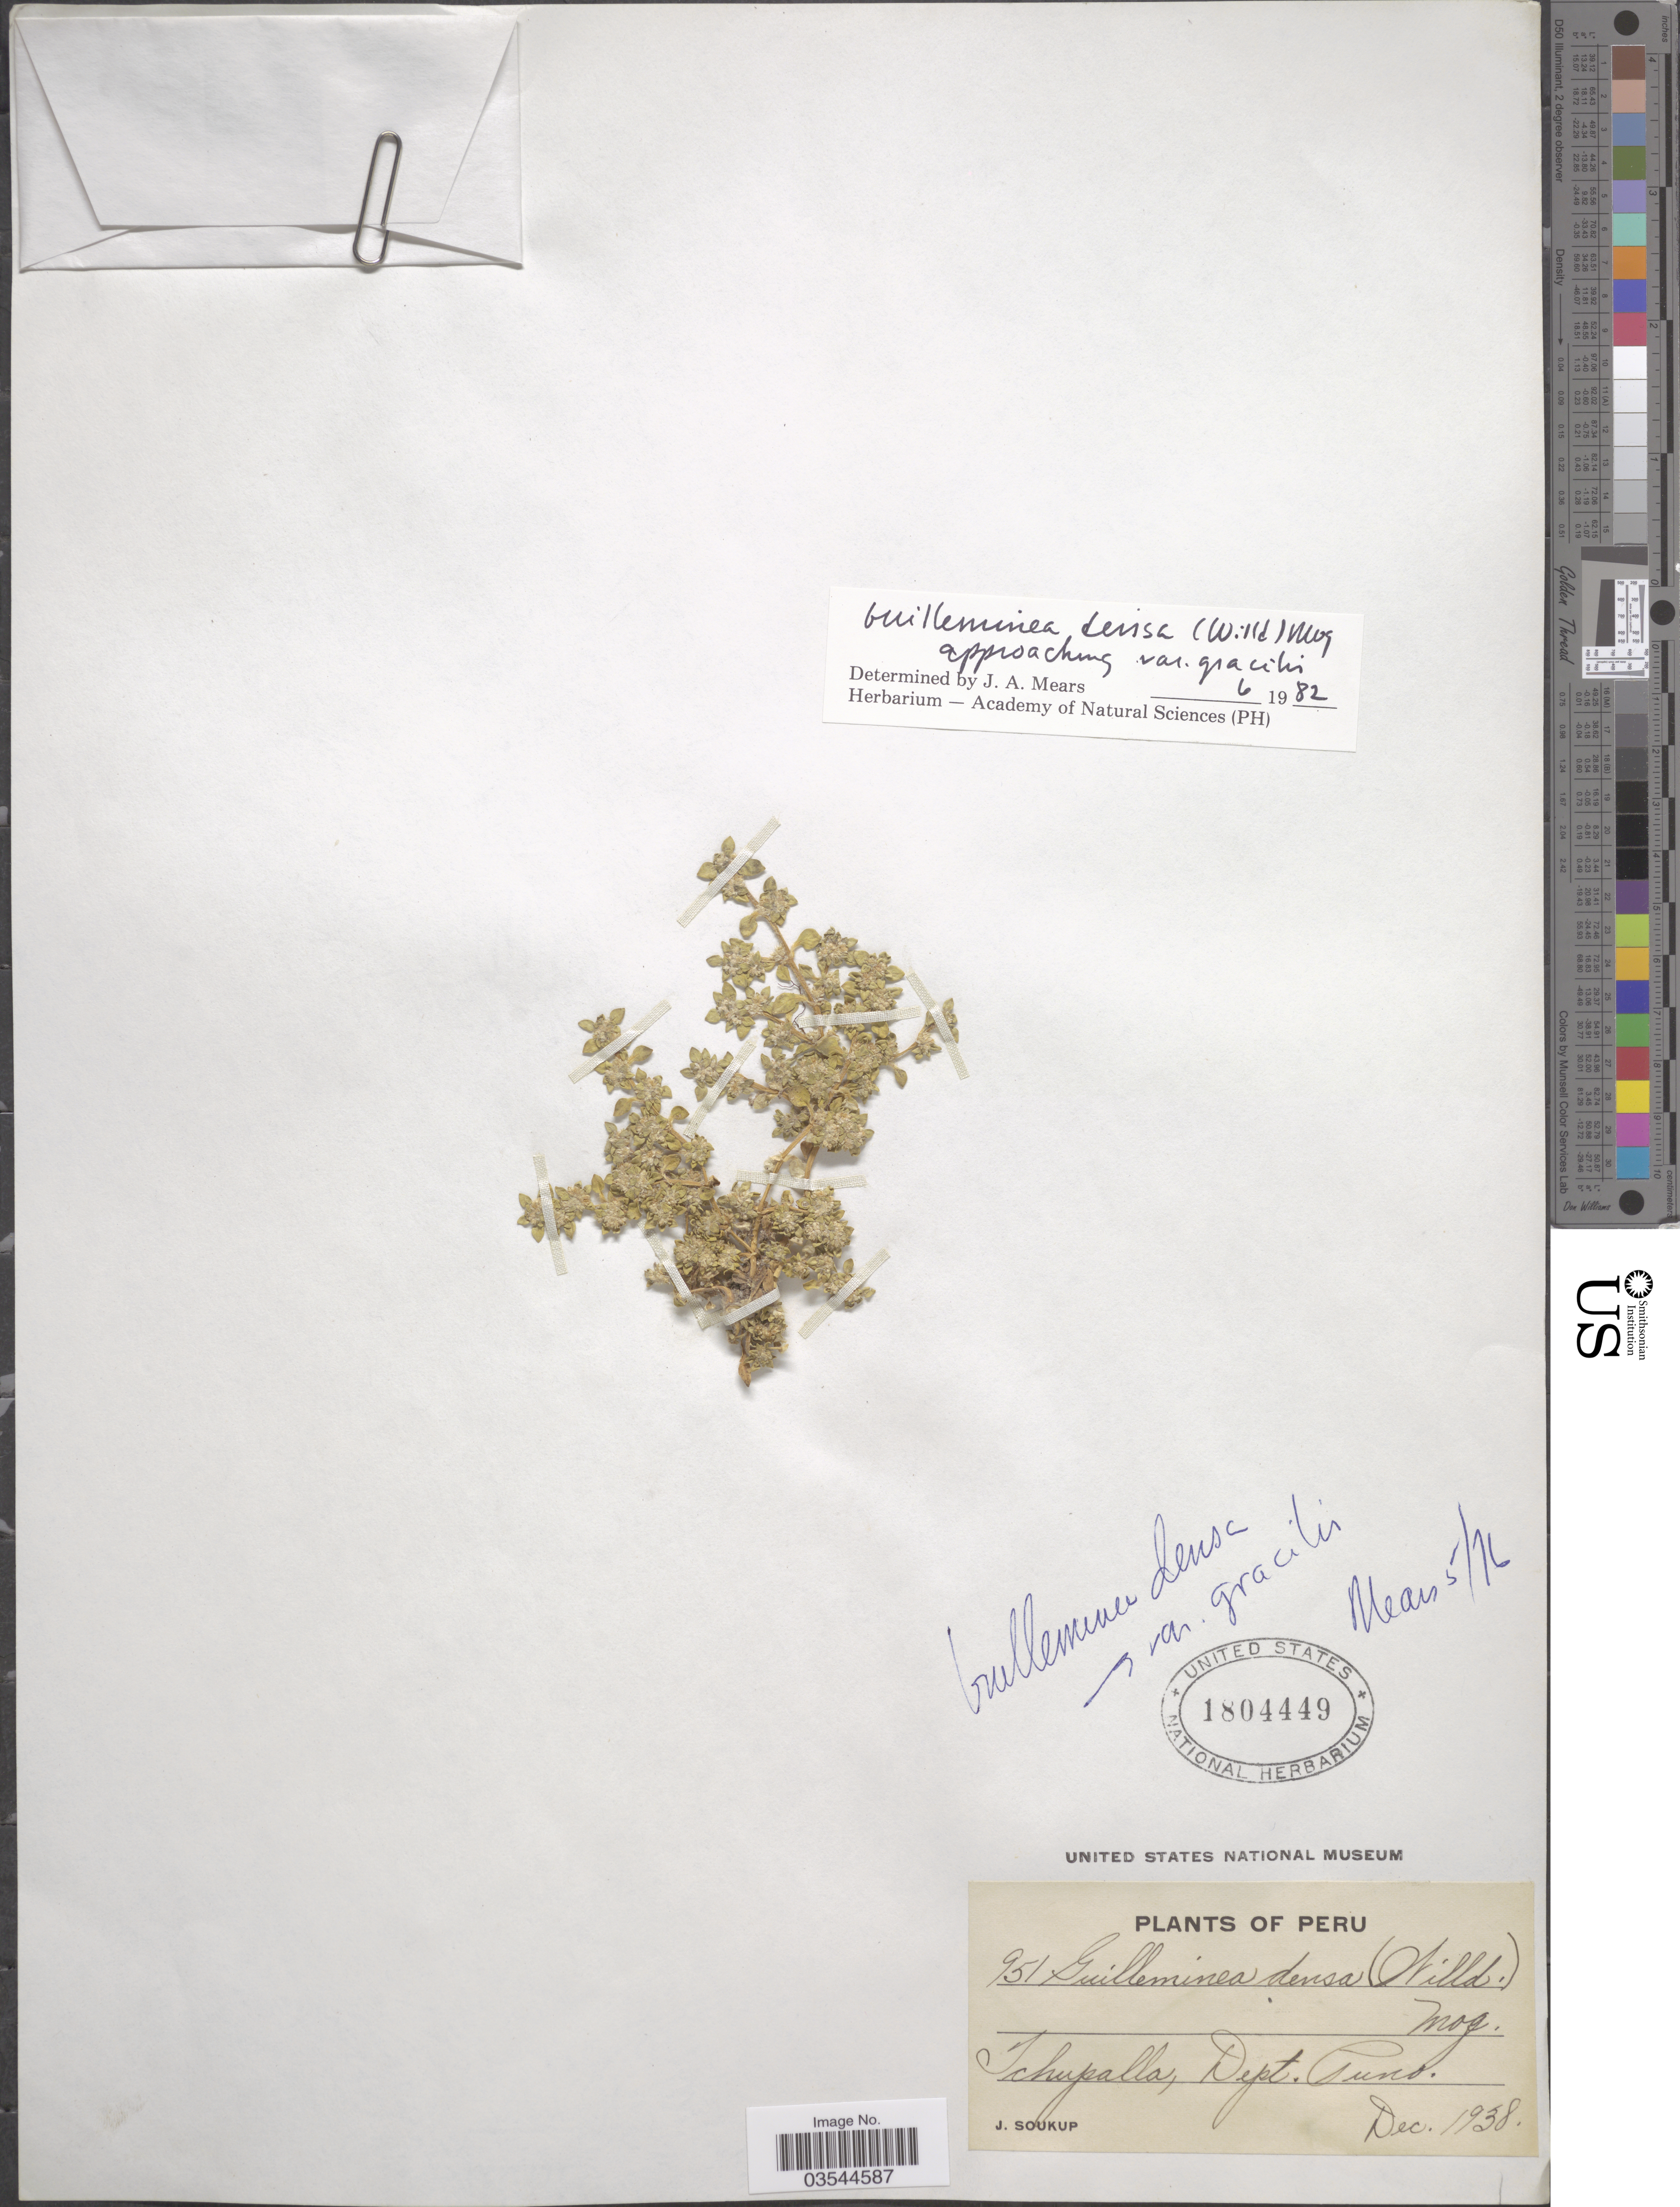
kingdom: Plantae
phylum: Tracheophyta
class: Magnoliopsida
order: Caryophyllales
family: Amaranthaceae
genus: Guilleminea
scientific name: Guilleminea densa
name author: (Humb. & Bonpl. ex Schult.) Moq.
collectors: J. Soukup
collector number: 951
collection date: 1938-12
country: Peru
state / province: Puno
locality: Ichupalla, Dept. Puno.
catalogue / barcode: US 1804449